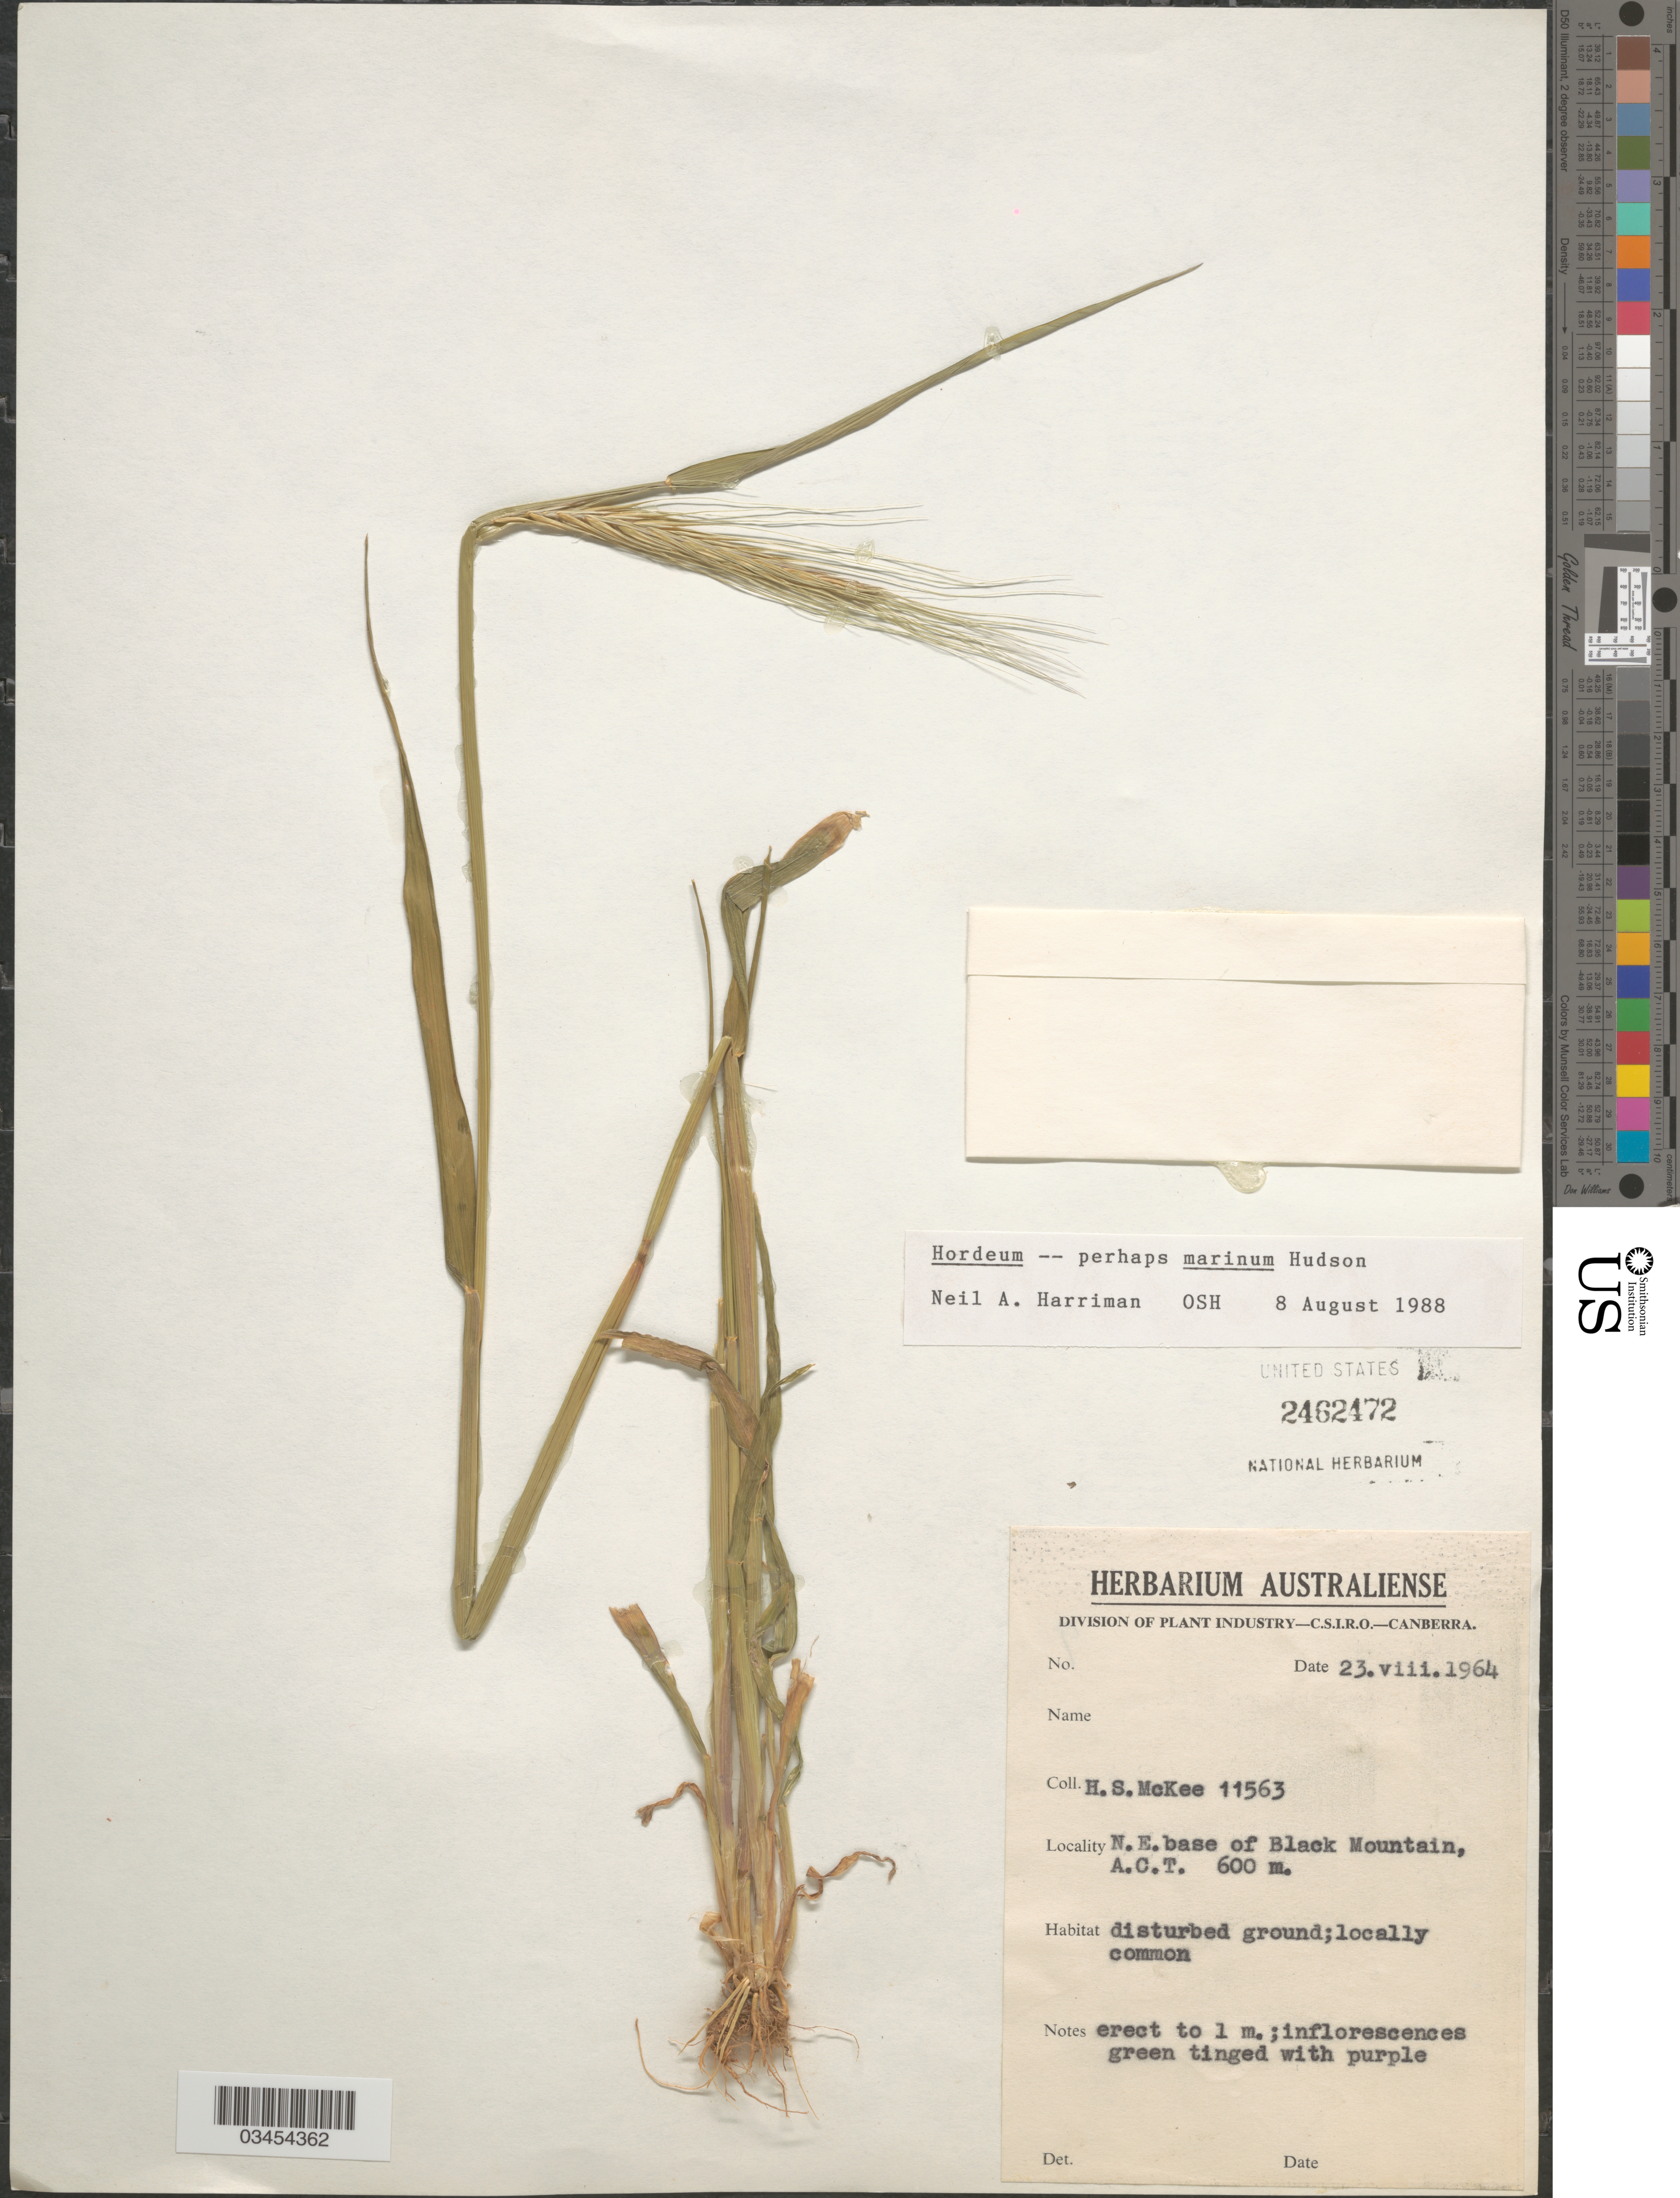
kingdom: Plantae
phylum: Tracheophyta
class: Liliopsida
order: Poales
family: Poaceae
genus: Hordeum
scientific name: Hordeum murinum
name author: L.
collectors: H. S. McKee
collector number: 11563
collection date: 1964-08-23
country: Australia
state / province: Australian Capital Territory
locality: N.E. base of Black Mountain, A.C.T.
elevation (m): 600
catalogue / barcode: US 2462472